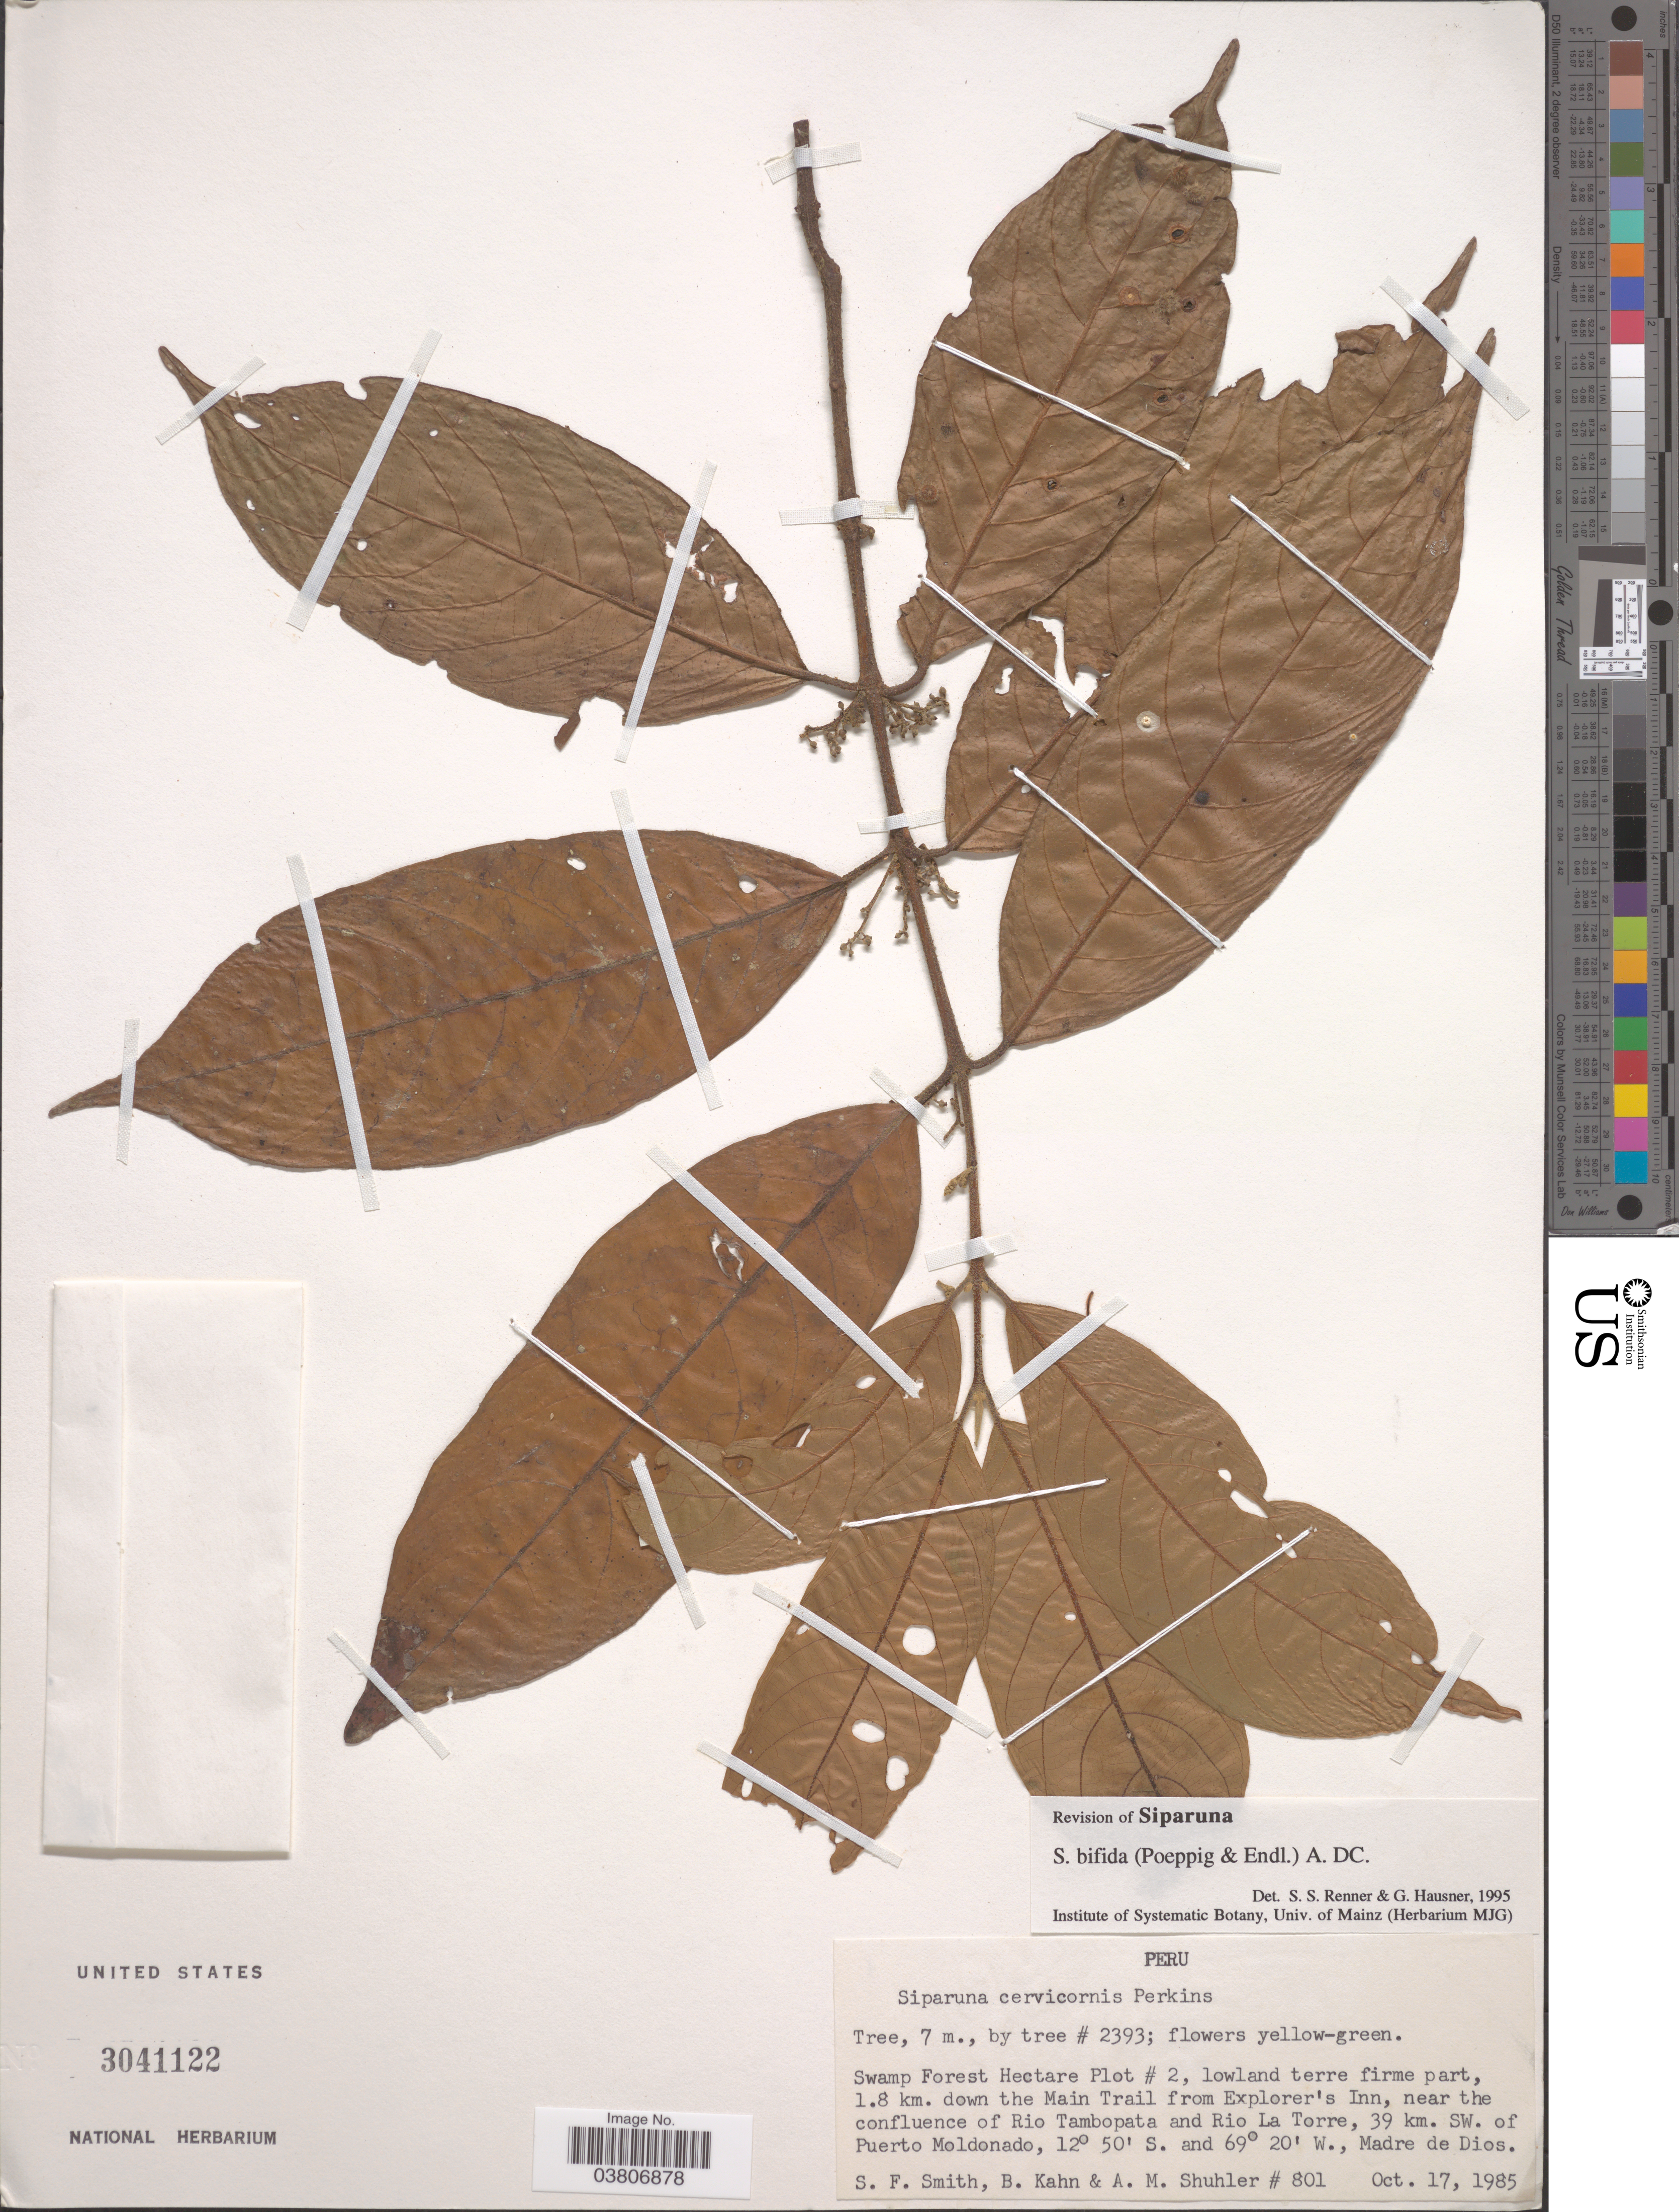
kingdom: Plantae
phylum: Tracheophyta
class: Magnoliopsida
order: Laurales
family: Siparunaceae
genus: Siparuna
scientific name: Siparuna bifida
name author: (Poepp. & Endl.) A. DC.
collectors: S.F. Smith, B. Kahn & A. Shuhler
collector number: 801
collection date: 1985-10-17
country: Peru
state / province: Madre de Dios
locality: Swamp Forest Hectare Plot # 2, lowland terre firme part, 1.8 km. down the Main Trail from Explorer's Inn, near the confluence of Rio Tambopata and Rio La Torre, 39 km. SW. of Puerto Moldonado.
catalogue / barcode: US 3041122